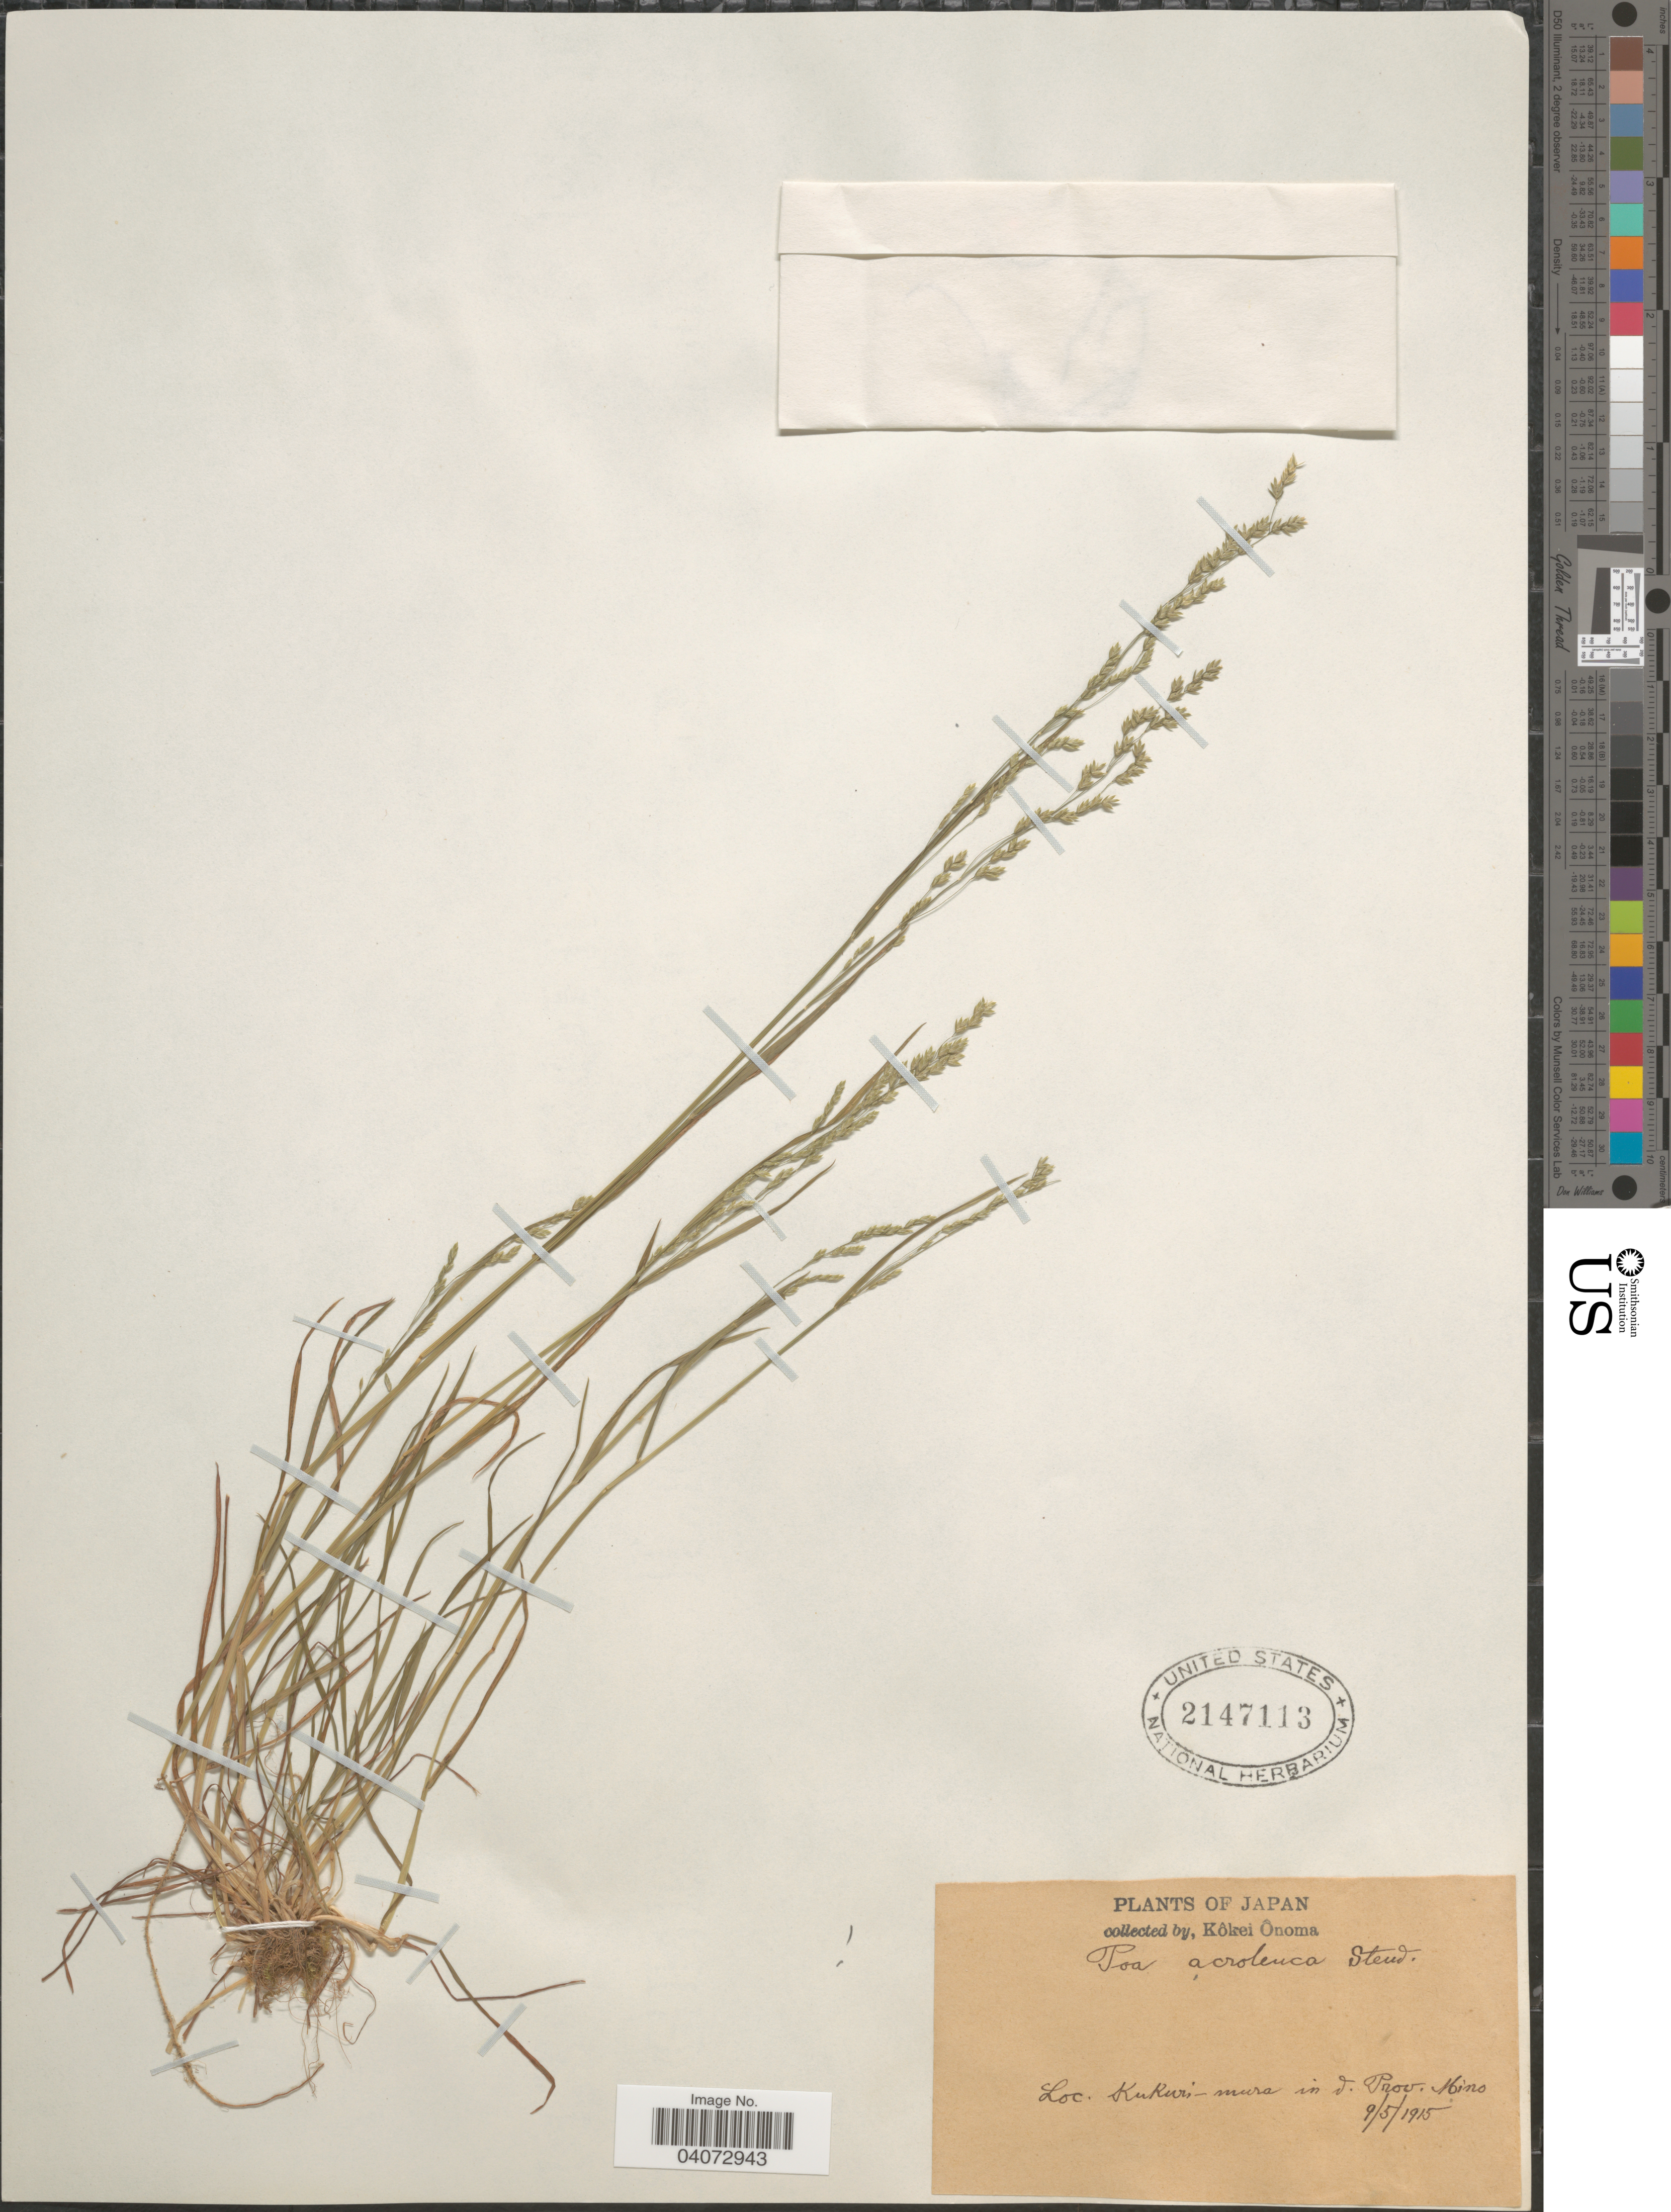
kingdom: Plantae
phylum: Tracheophyta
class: Liliopsida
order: Poales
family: Poaceae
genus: Poa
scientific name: Poa acroleuca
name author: Steud.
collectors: K. Onoma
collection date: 1915-05-09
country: Japan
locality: Kukuri-mura in d. Prov. Mino.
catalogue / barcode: US 2147113